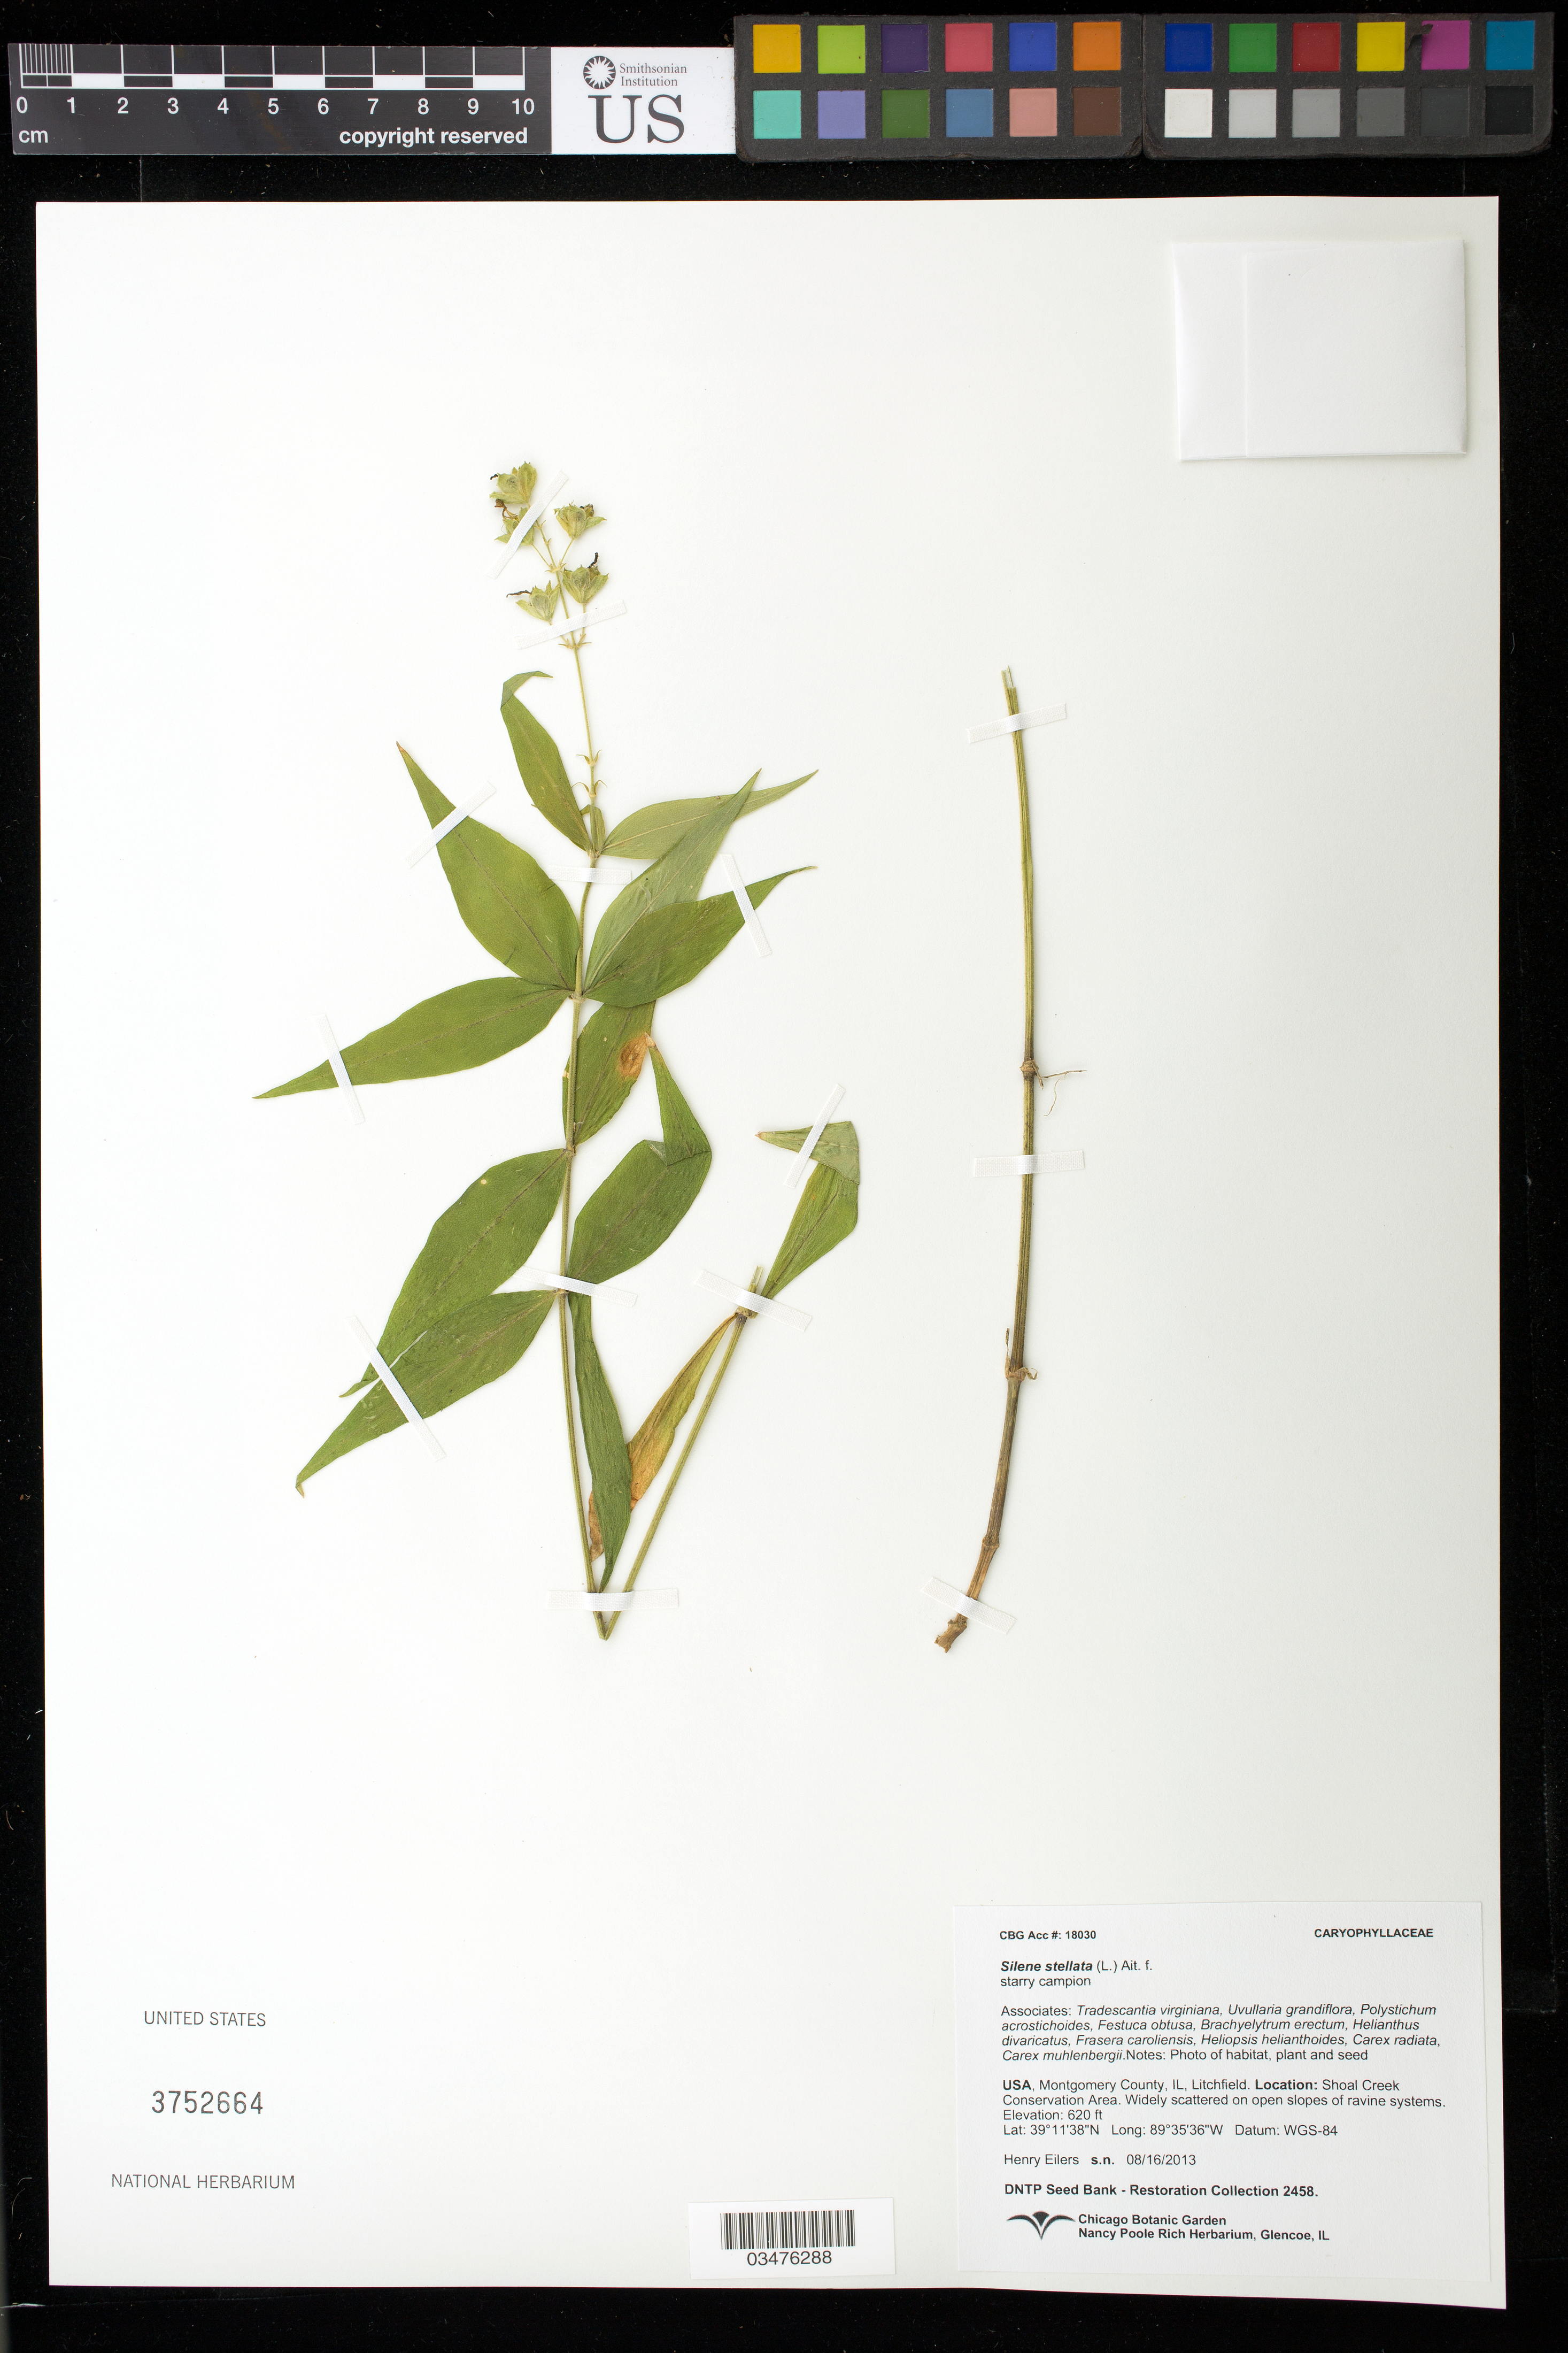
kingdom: Plantae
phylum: Tracheophyta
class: Magnoliopsida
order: Caryophyllales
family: Caryophyllaceae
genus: Silene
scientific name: Silene stellata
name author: (L.) Coyte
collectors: H. Eilers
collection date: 2013-08-16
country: United States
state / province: Illinois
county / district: Montgomery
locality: Litchfield, Shoal Creek Conservation Area.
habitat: Carex radiata, Festuca obtusa, Frasera caroliensis, ect.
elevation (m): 189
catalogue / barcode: US 3752664